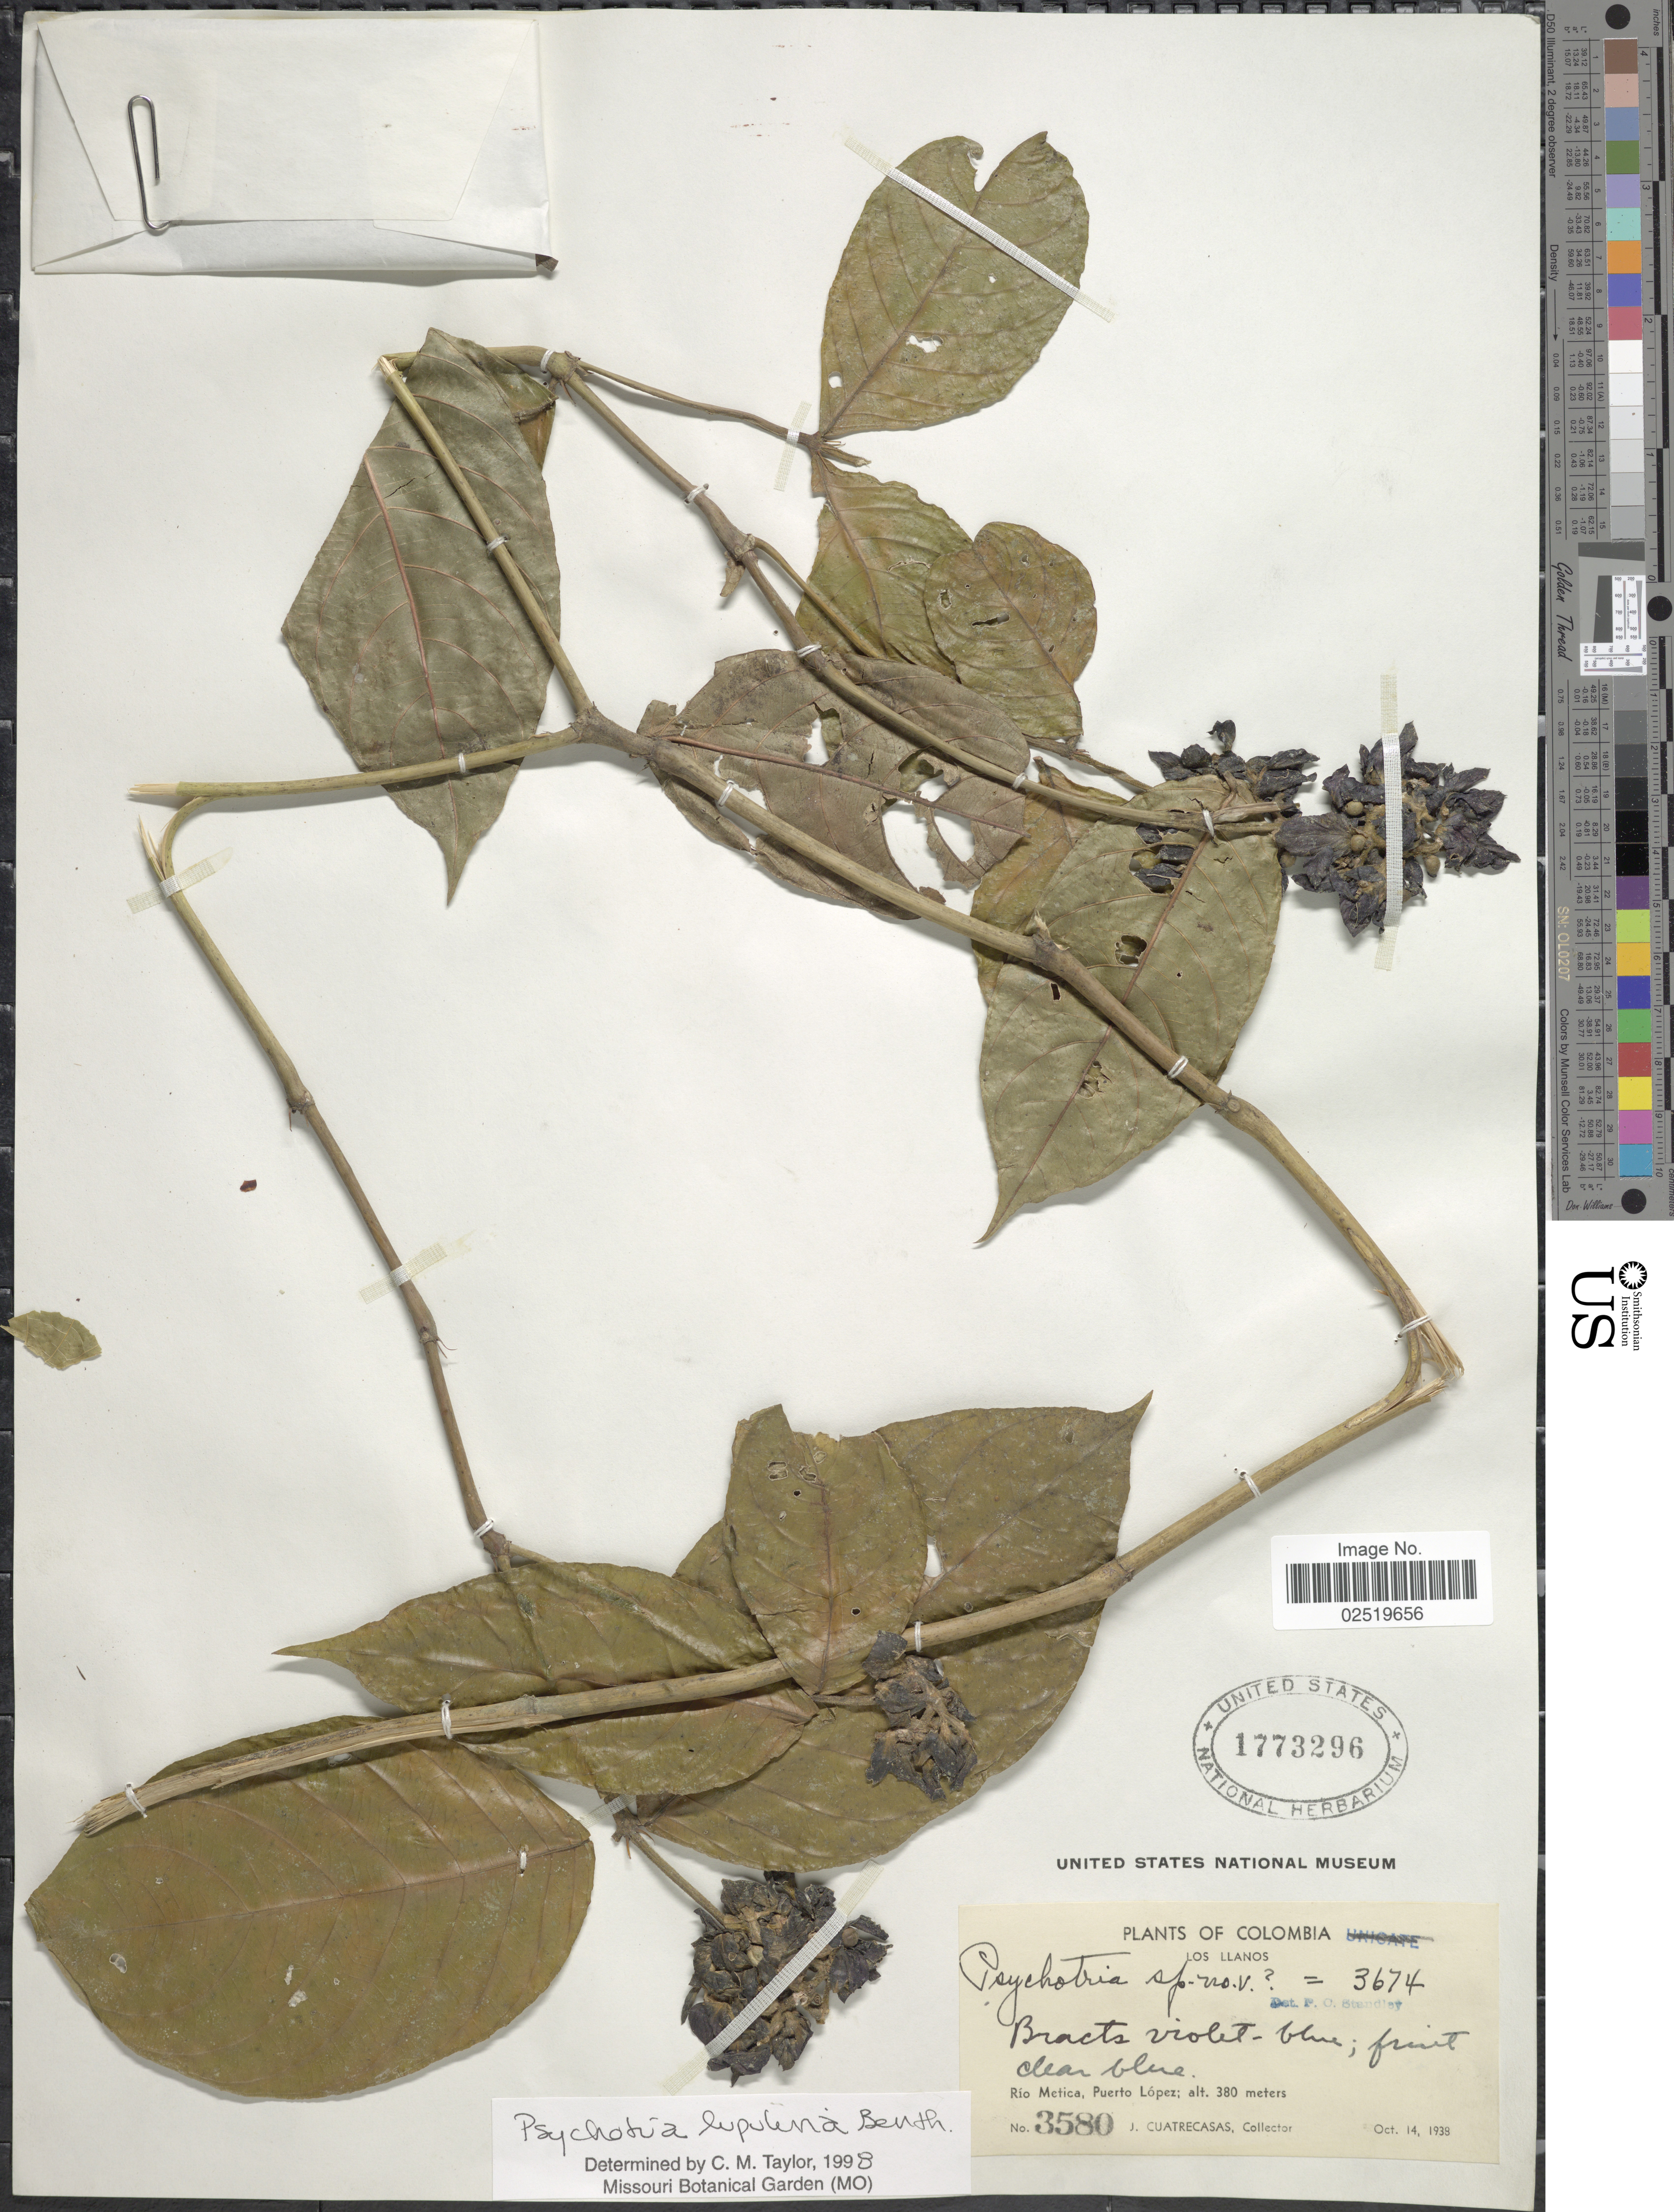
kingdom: Plantae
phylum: Tracheophyta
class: Magnoliopsida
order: Gentianales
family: Rubiaceae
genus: Psychotria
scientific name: Psychotria lupulina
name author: Benth.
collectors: J. Cuatrecasas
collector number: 3580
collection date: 1938-10-14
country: Colombia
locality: Los Llanos, Rio Metica, Puerto Lopez.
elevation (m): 380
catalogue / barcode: US 1773296